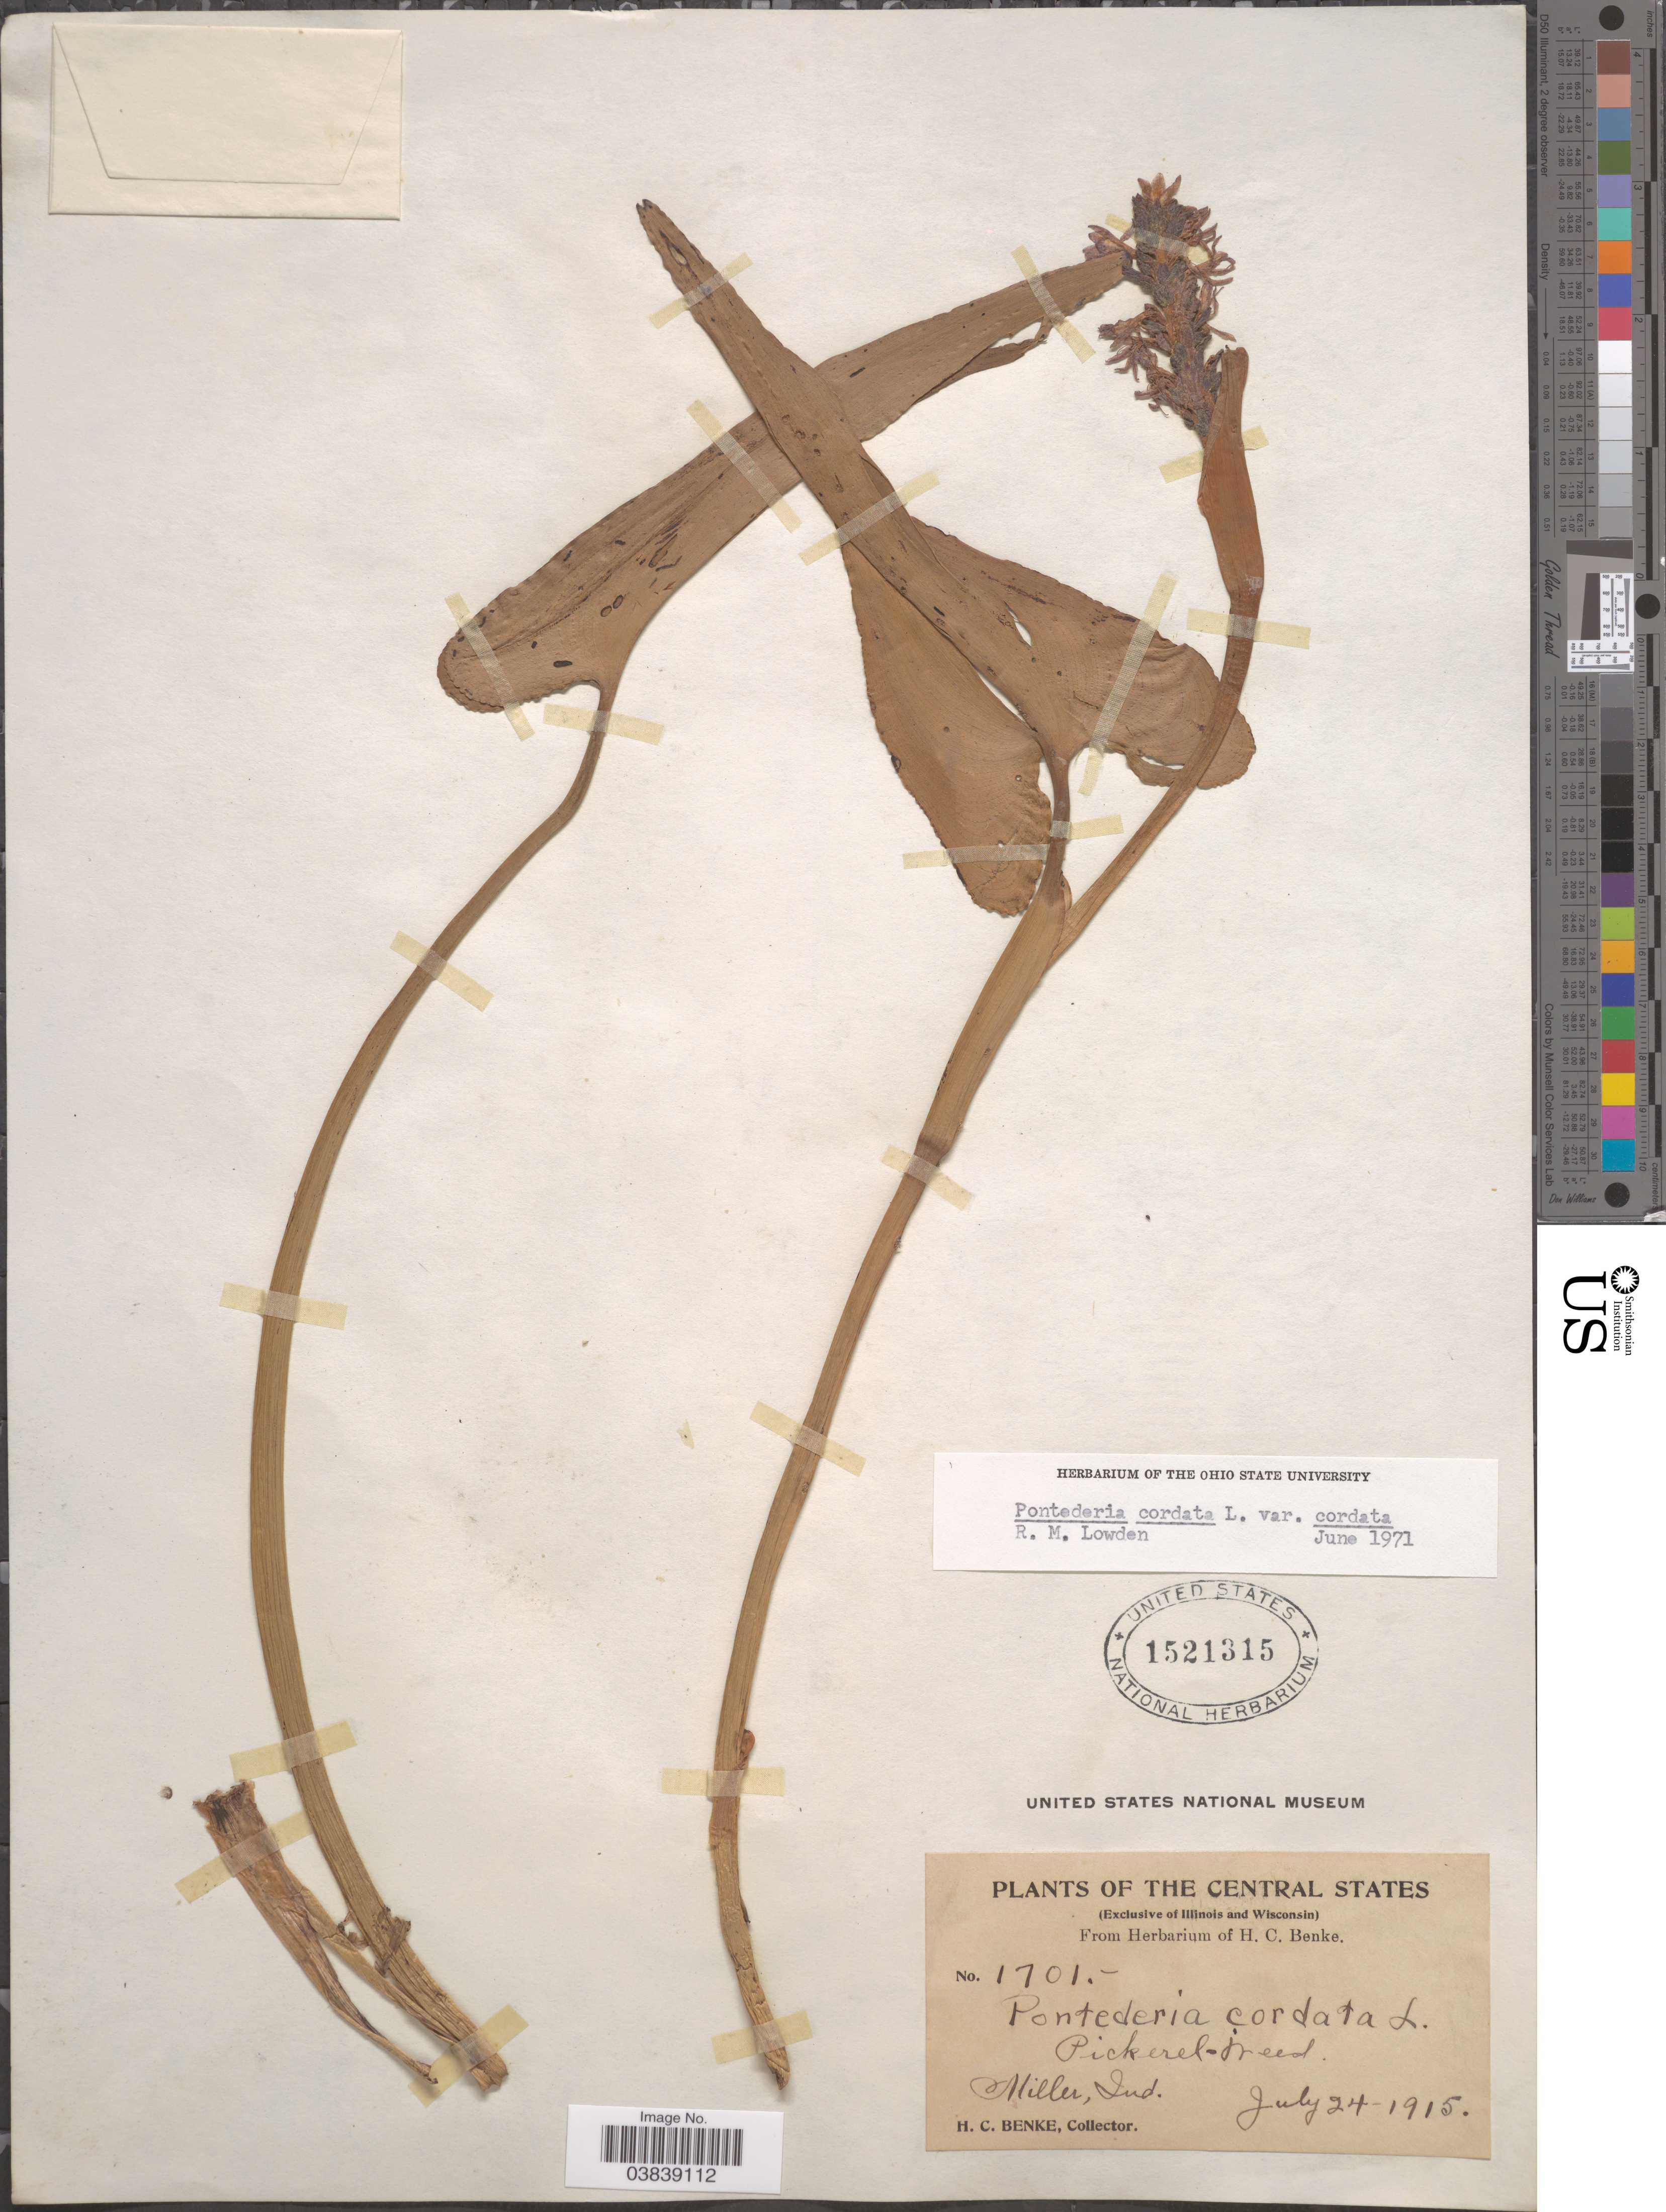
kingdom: Plantae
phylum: Tracheophyta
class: Liliopsida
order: Commelinales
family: Pontederiaceae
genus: Pontederia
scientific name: Pontederia cordata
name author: L.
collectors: H. Benke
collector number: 1701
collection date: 1915-07-24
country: United States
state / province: Indiana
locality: The Central States. Miller.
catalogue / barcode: US 1521315